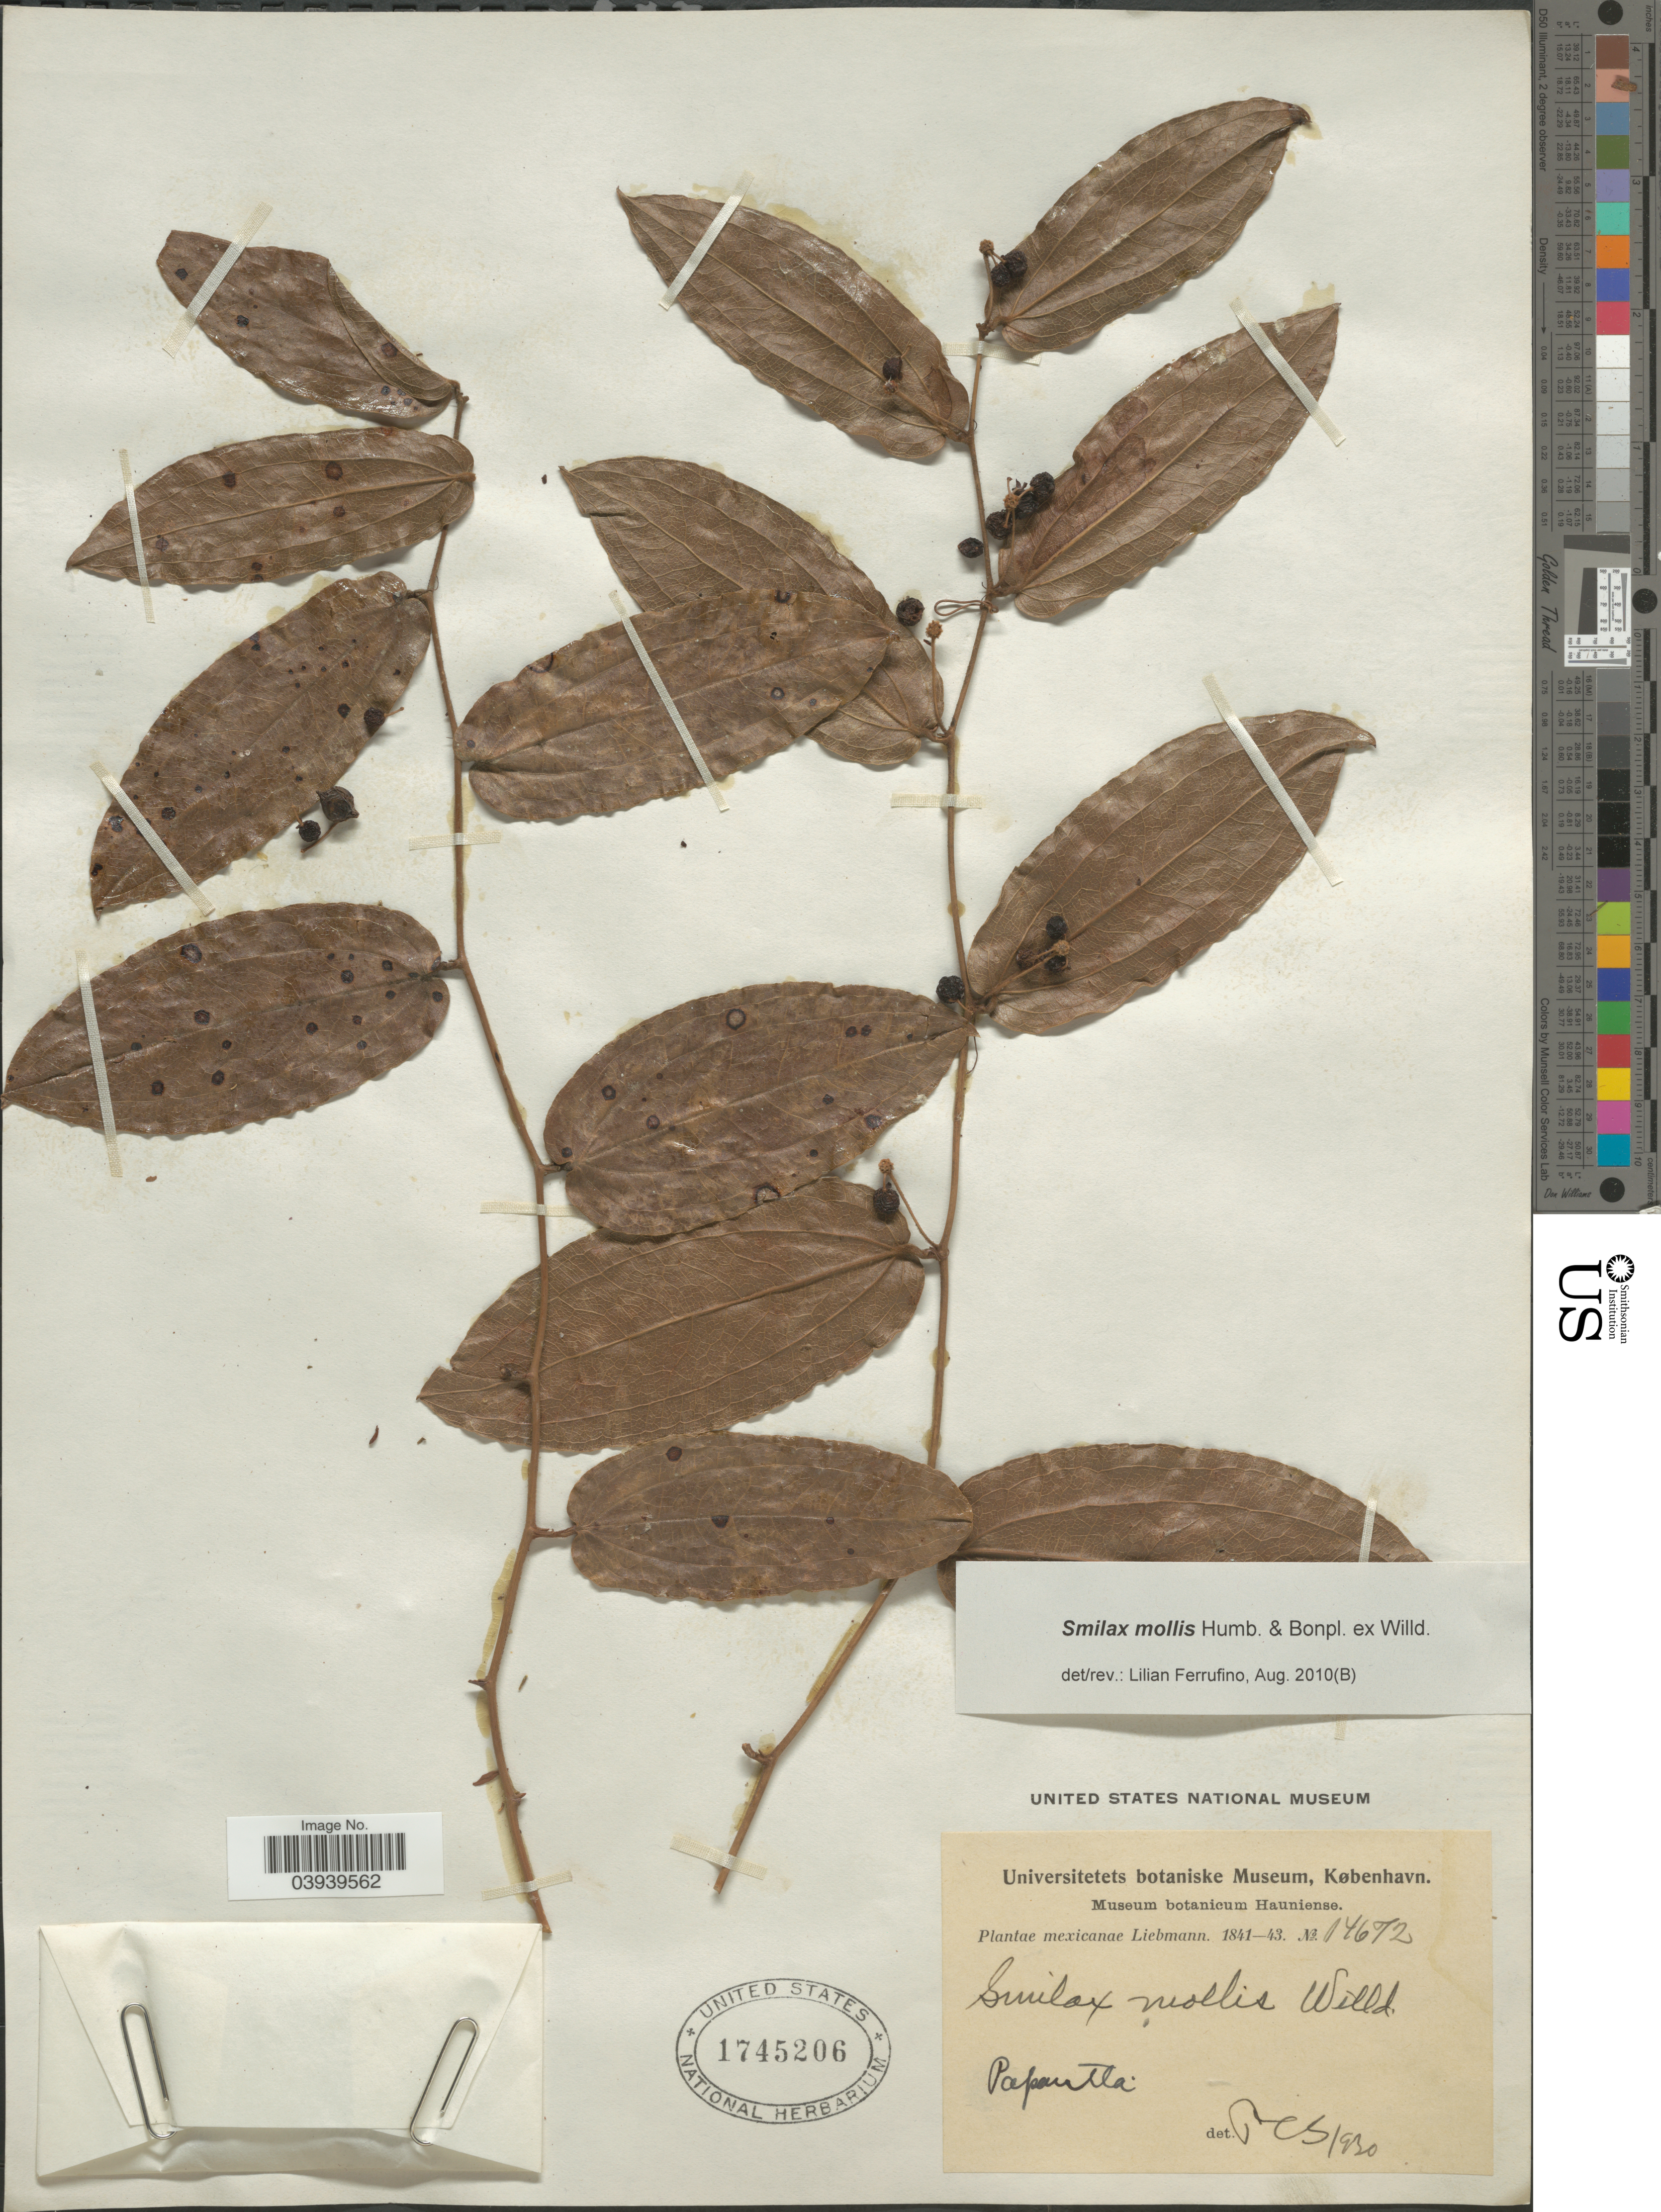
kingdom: Plantae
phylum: Tracheophyta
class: Liliopsida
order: Liliales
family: Smilacaceae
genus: Smilax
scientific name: Smilax mollis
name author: Humb. & Bonpl. ex Willd.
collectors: Liebmann, --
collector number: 14672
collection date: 1841/1843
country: Mexico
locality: Papantla.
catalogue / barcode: US 1745206